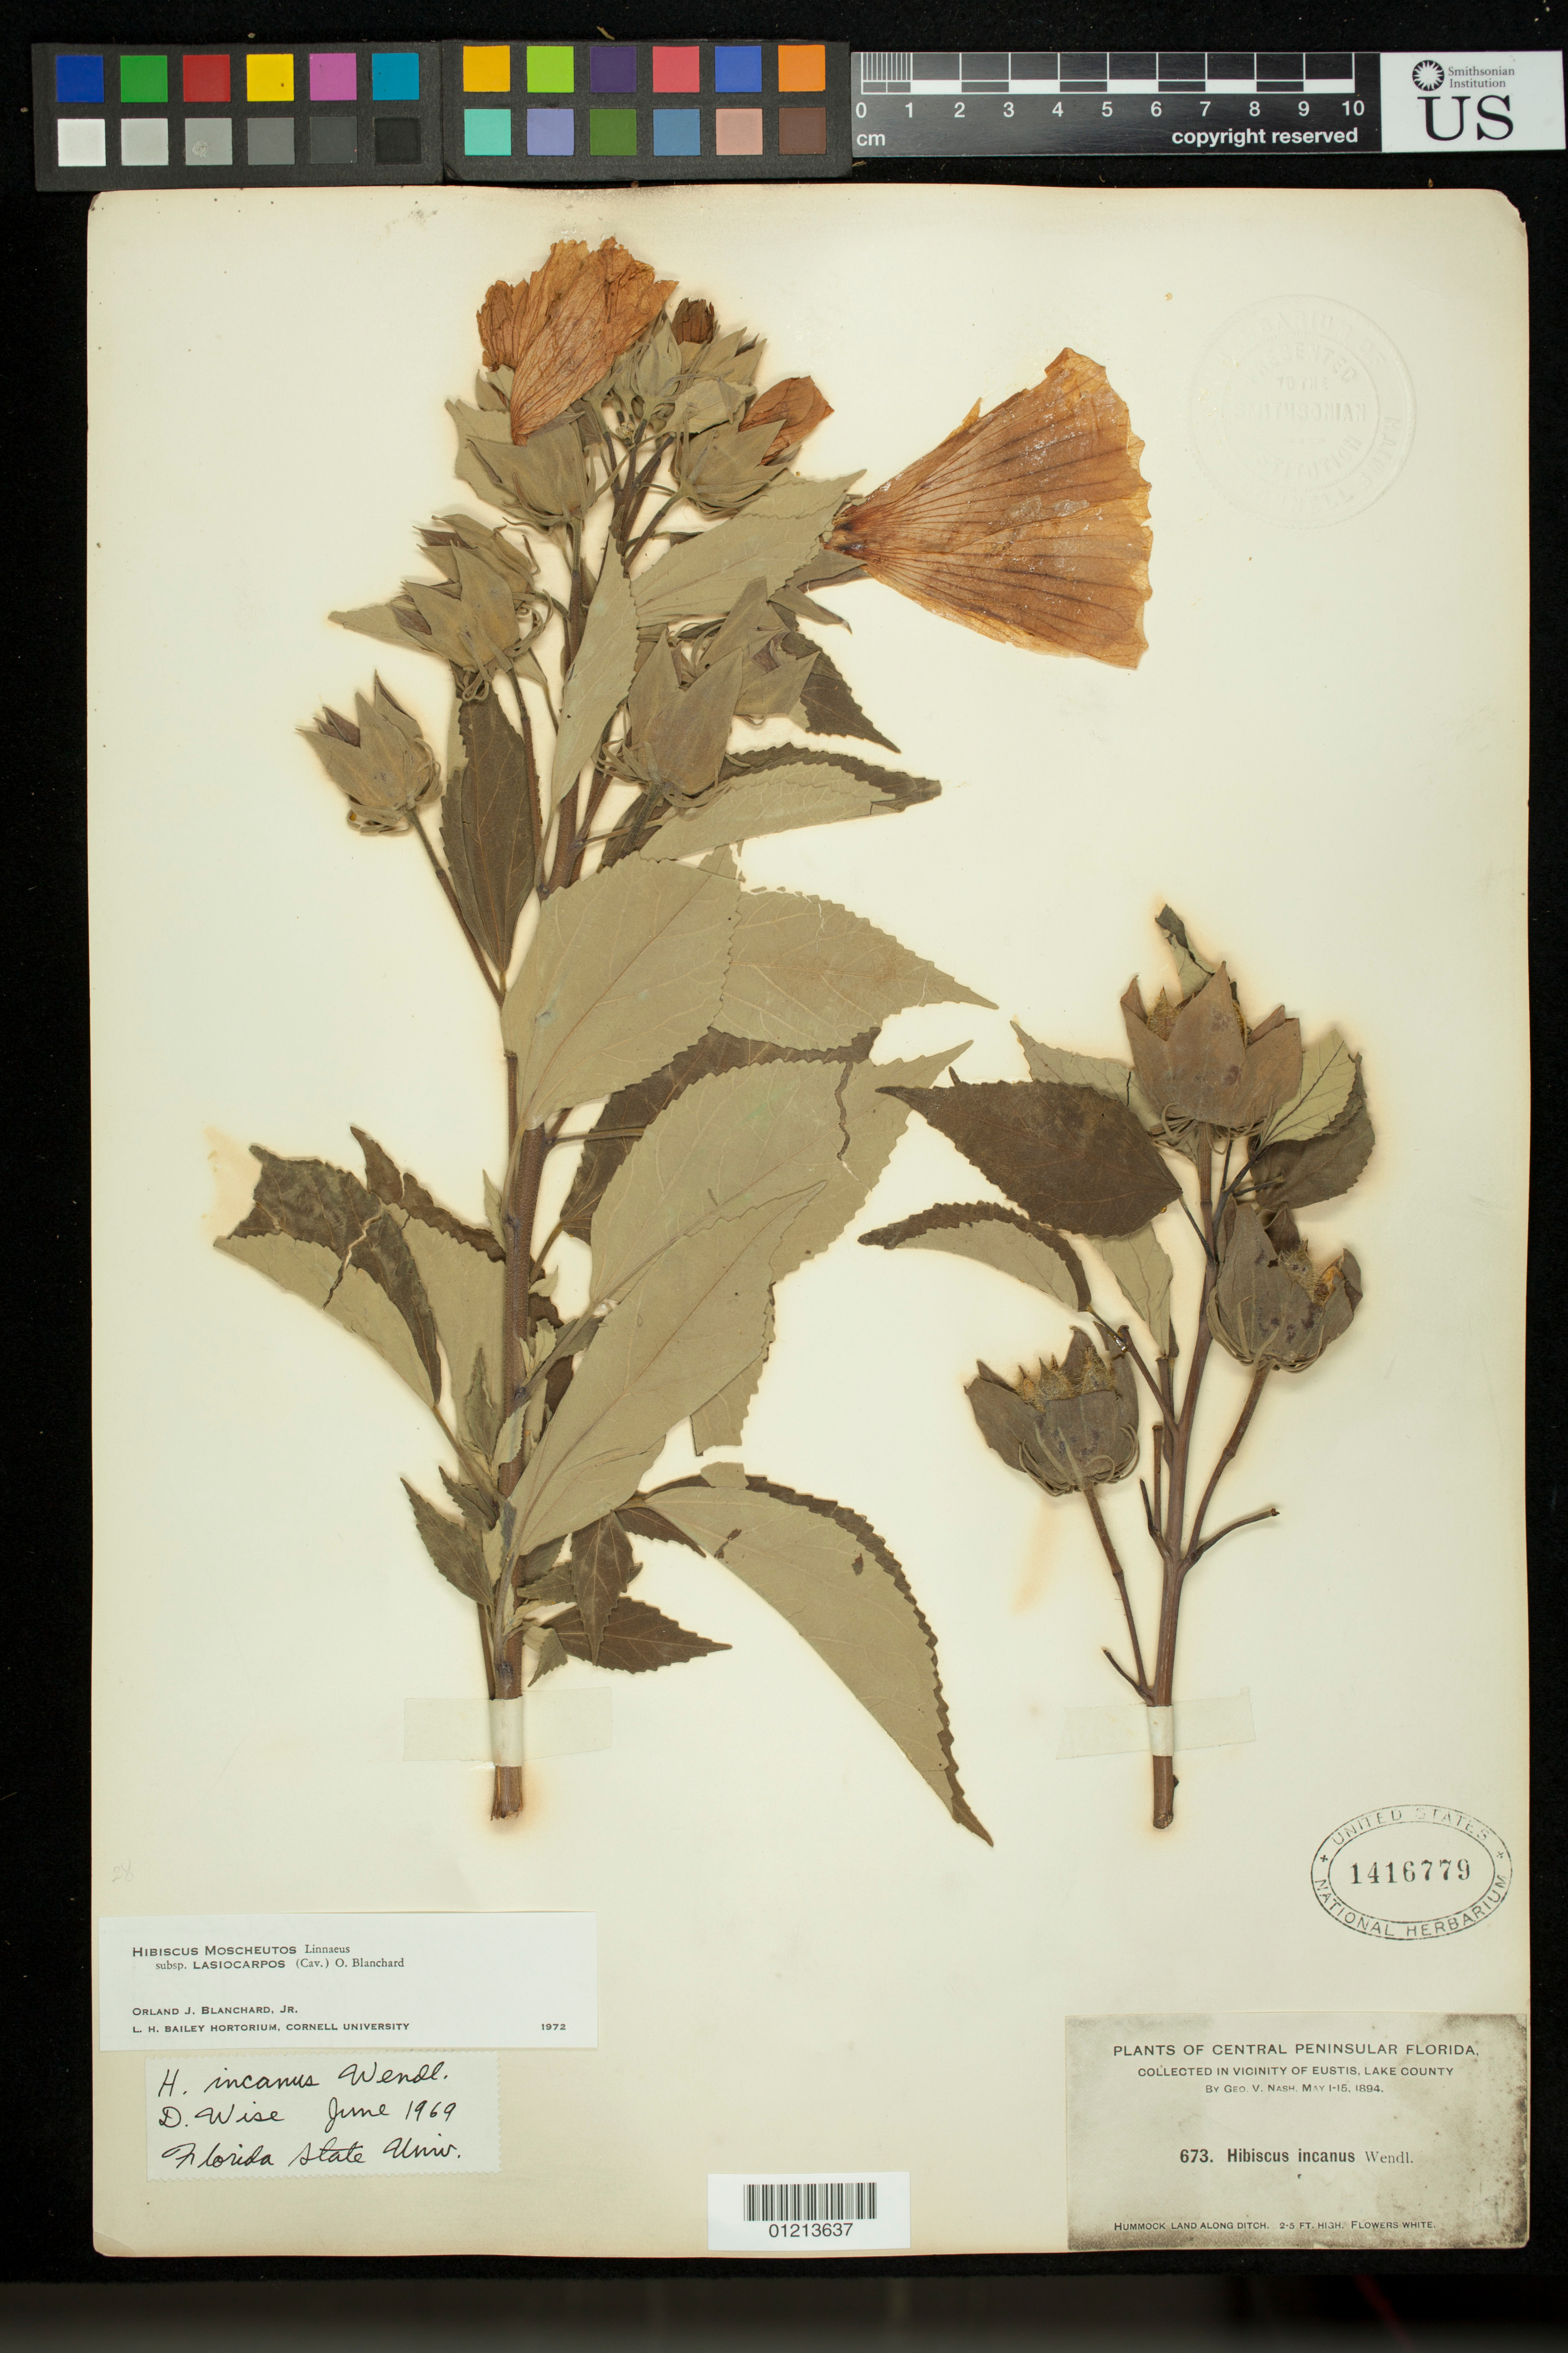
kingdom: Plantae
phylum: Tracheophyta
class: Magnoliopsida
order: Malvales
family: Malvaceae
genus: Hibiscus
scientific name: Hibiscus moscheutos subsp. lasiocarpos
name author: (Cav.) O.J. Blanch.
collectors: G. V. Nash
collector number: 673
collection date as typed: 01 May 1894 to 15 May 1894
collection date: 1894-05-01/1894-05-15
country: United States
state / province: Florida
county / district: Lake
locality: Vicinity of Eustis, Lake County. Hummock land along ditch.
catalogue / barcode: US 1416779